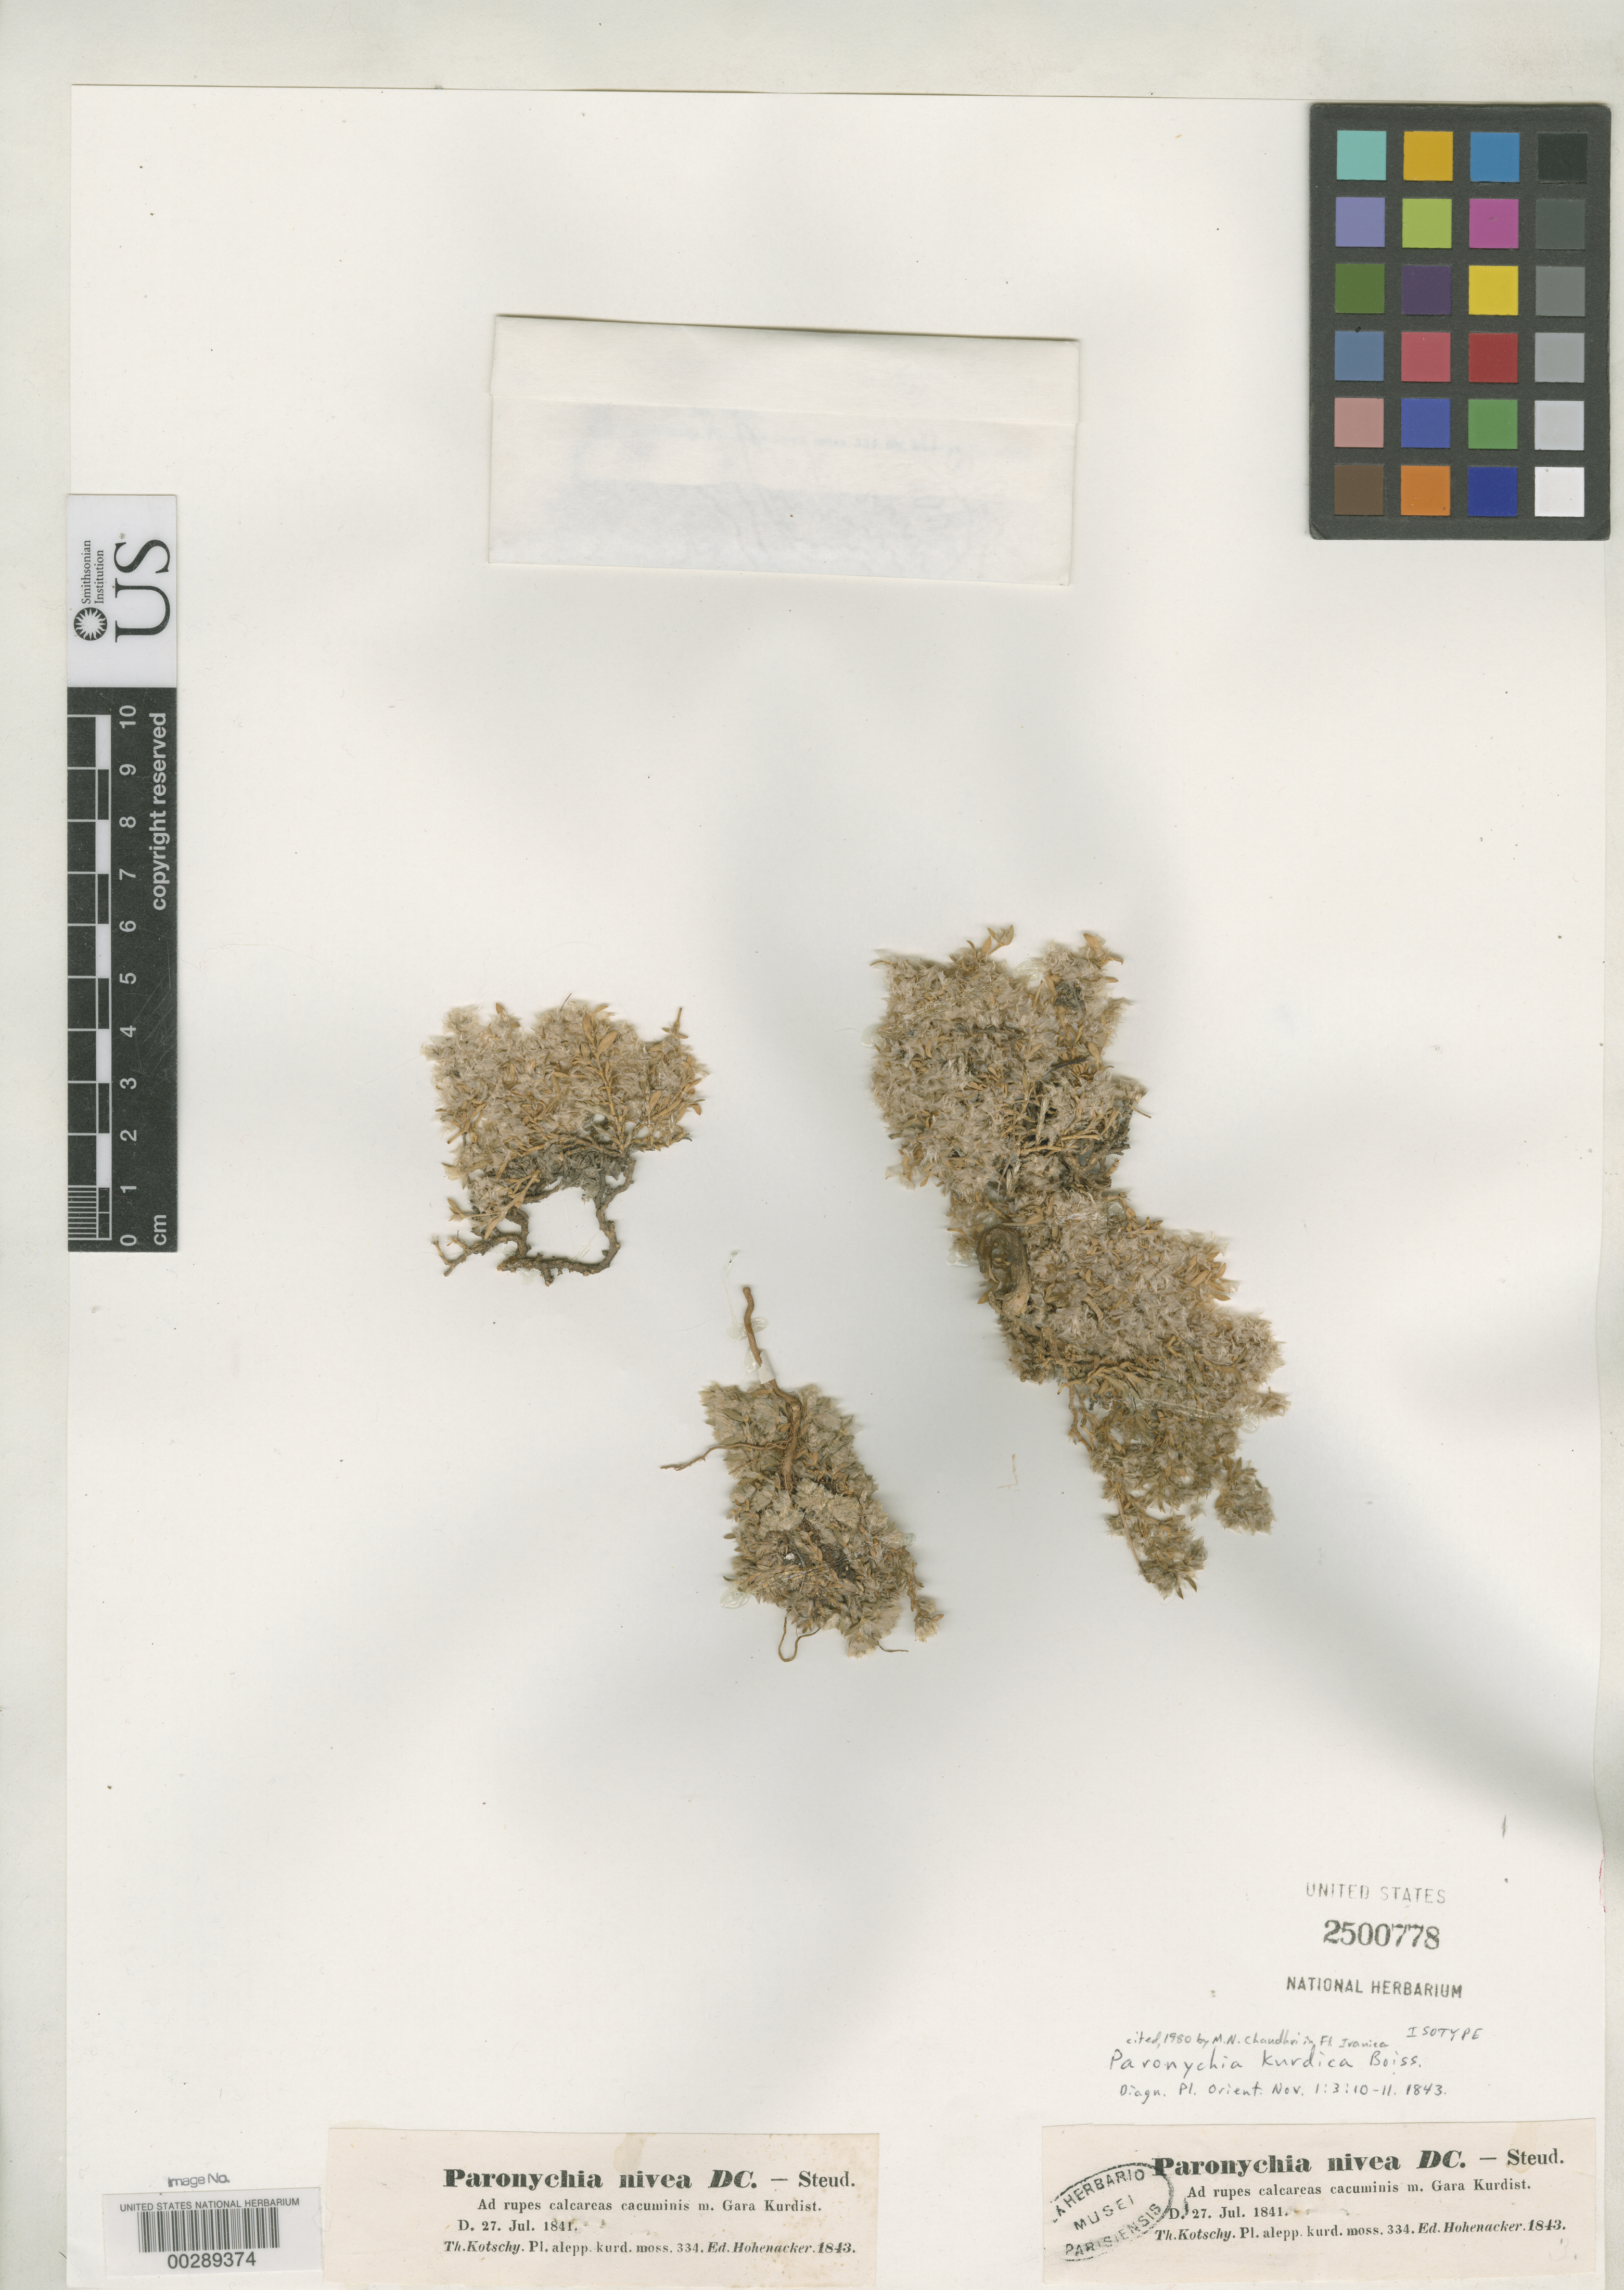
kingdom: Plantae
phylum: Tracheophyta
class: Magnoliopsida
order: Caryophyllales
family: Caryophyllaceae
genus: Paronychia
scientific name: Paronychia kurdica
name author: Boiss.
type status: Isotype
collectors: K. G. Kotschy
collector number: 334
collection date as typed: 27 Jul 1841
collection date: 1841-07-27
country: Turkey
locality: M. Gara Kurdist, at top of limestone rocks.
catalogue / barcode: US 2500778